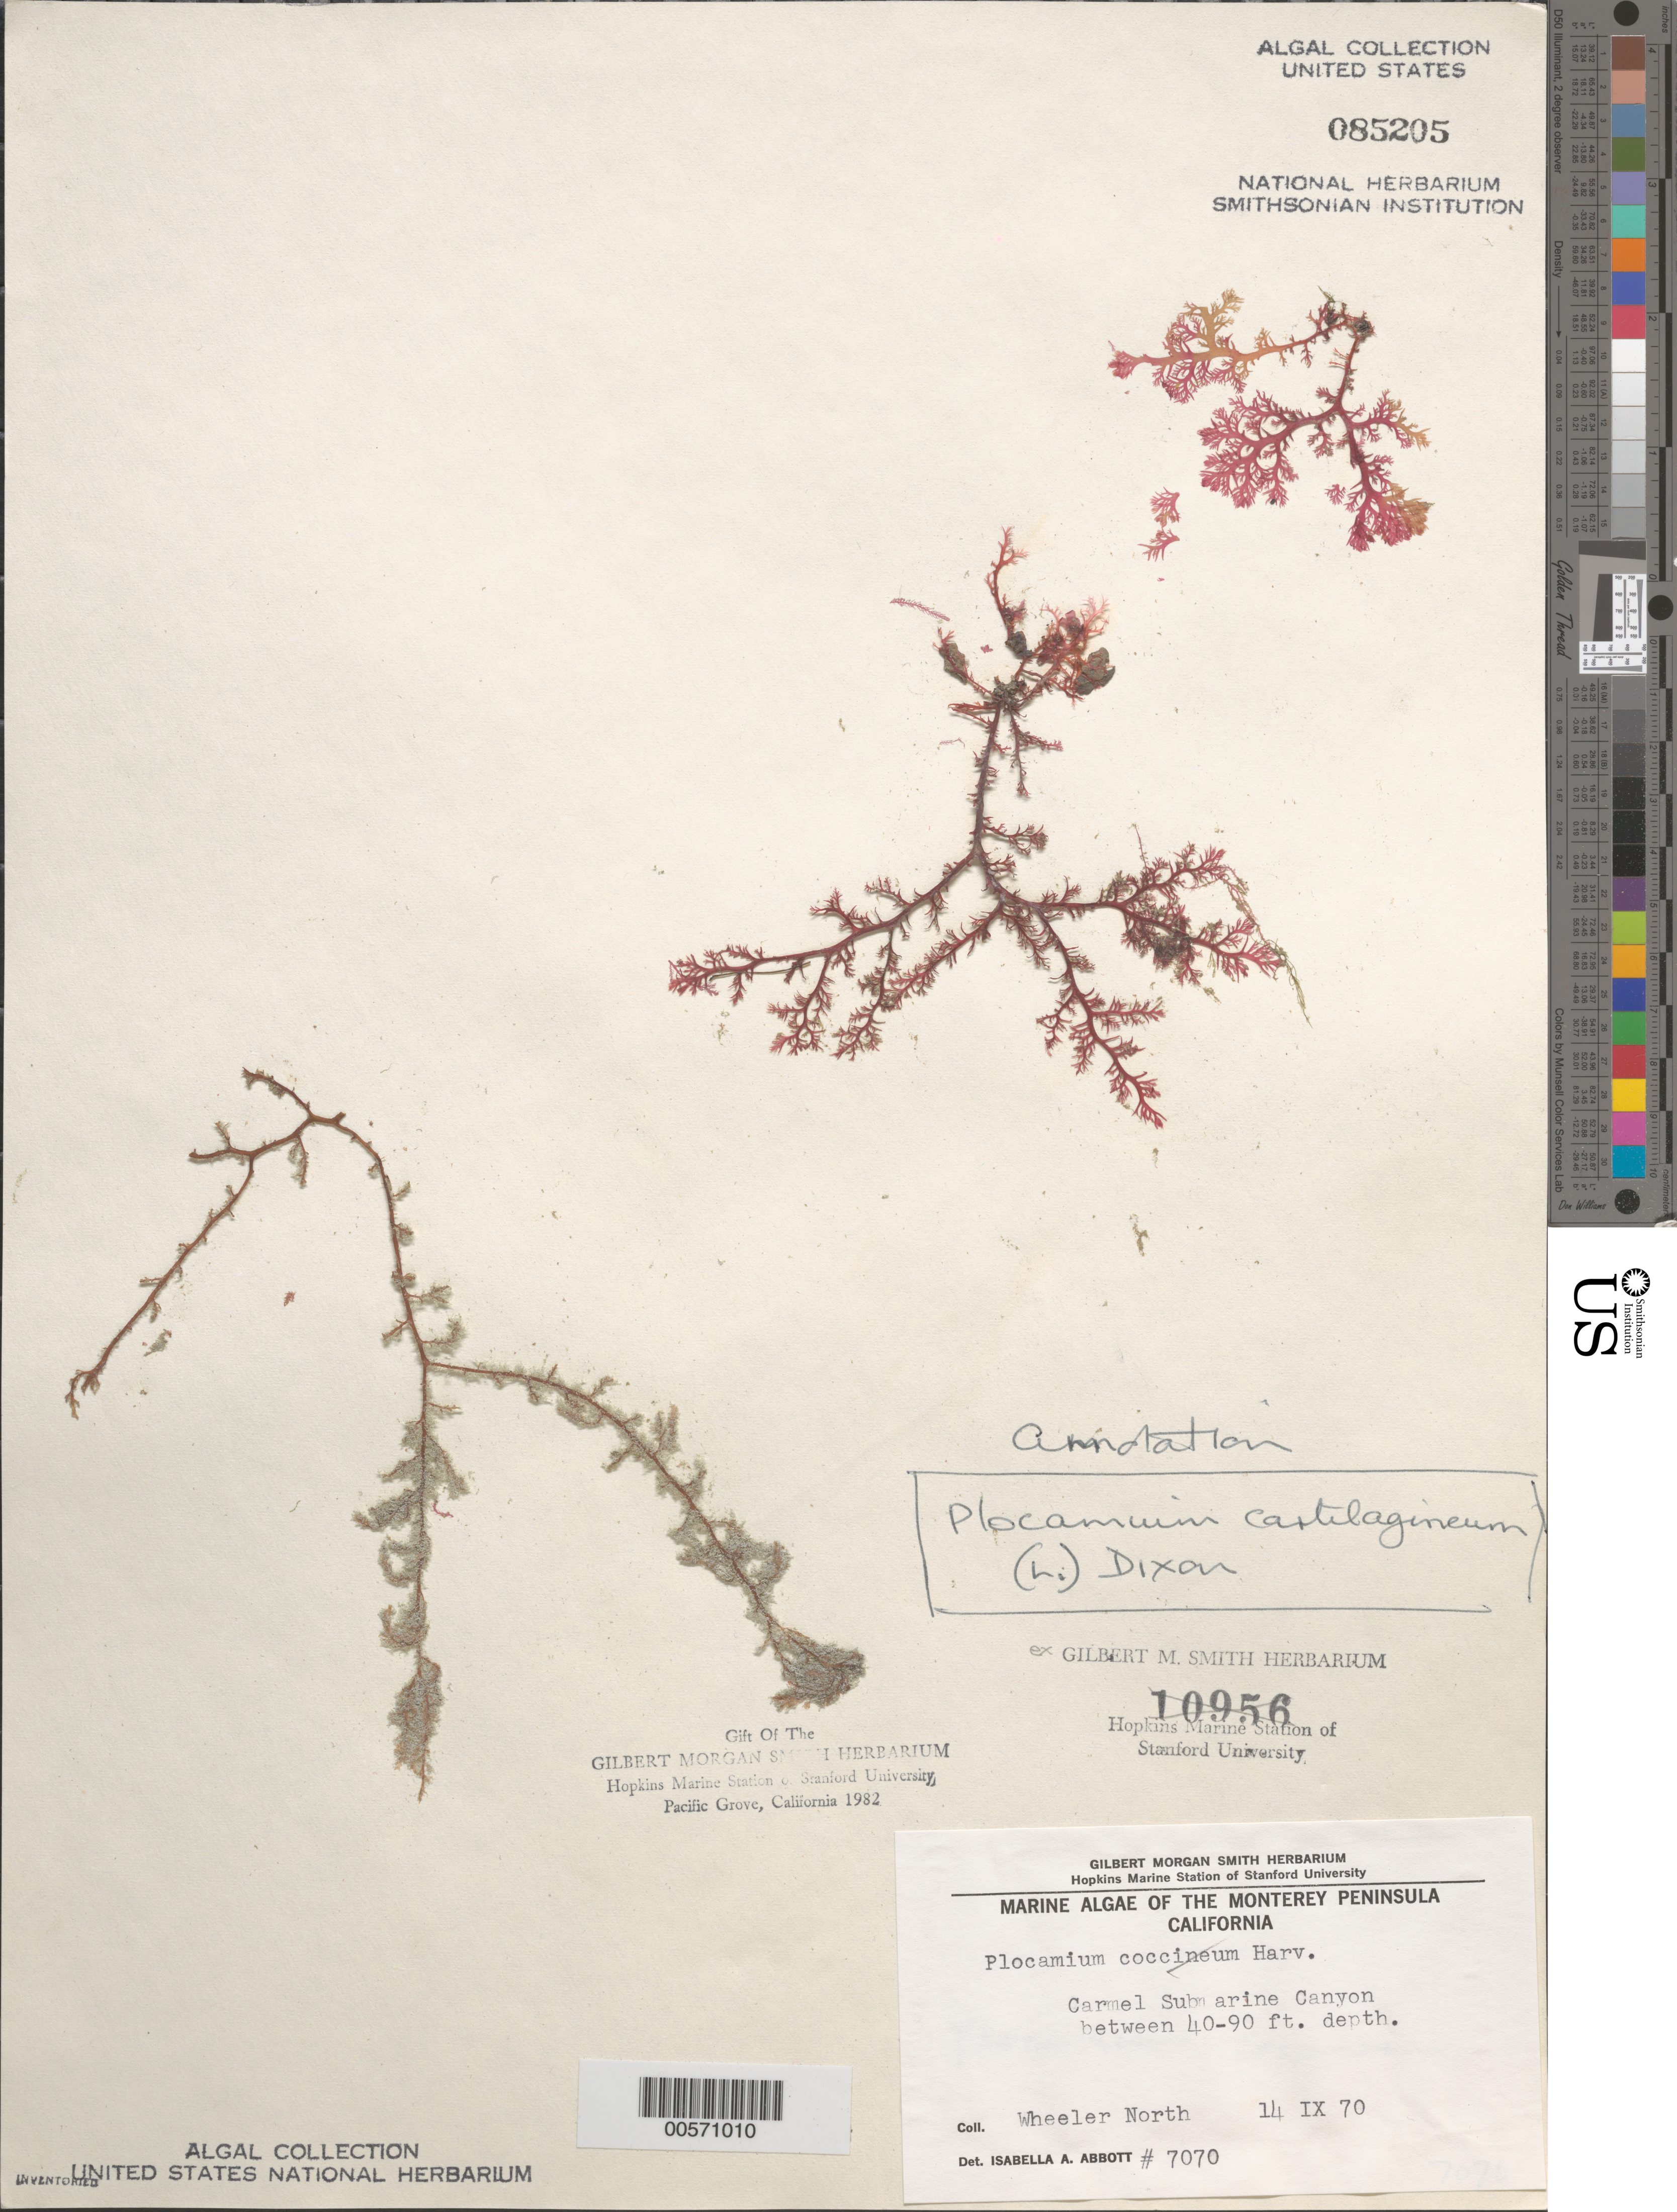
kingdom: Plantae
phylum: Rhodophyta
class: Florideophyceae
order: Plocamiales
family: Plocamiaceae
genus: Plocamium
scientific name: Plocamium cartilagineum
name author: (L.) P.S. Dixon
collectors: W. North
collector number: IAA 7070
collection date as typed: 14 Sep 1970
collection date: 1970-09-14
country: United States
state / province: California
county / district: Monterey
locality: Carmel Submarine Canyon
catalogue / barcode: US 85205